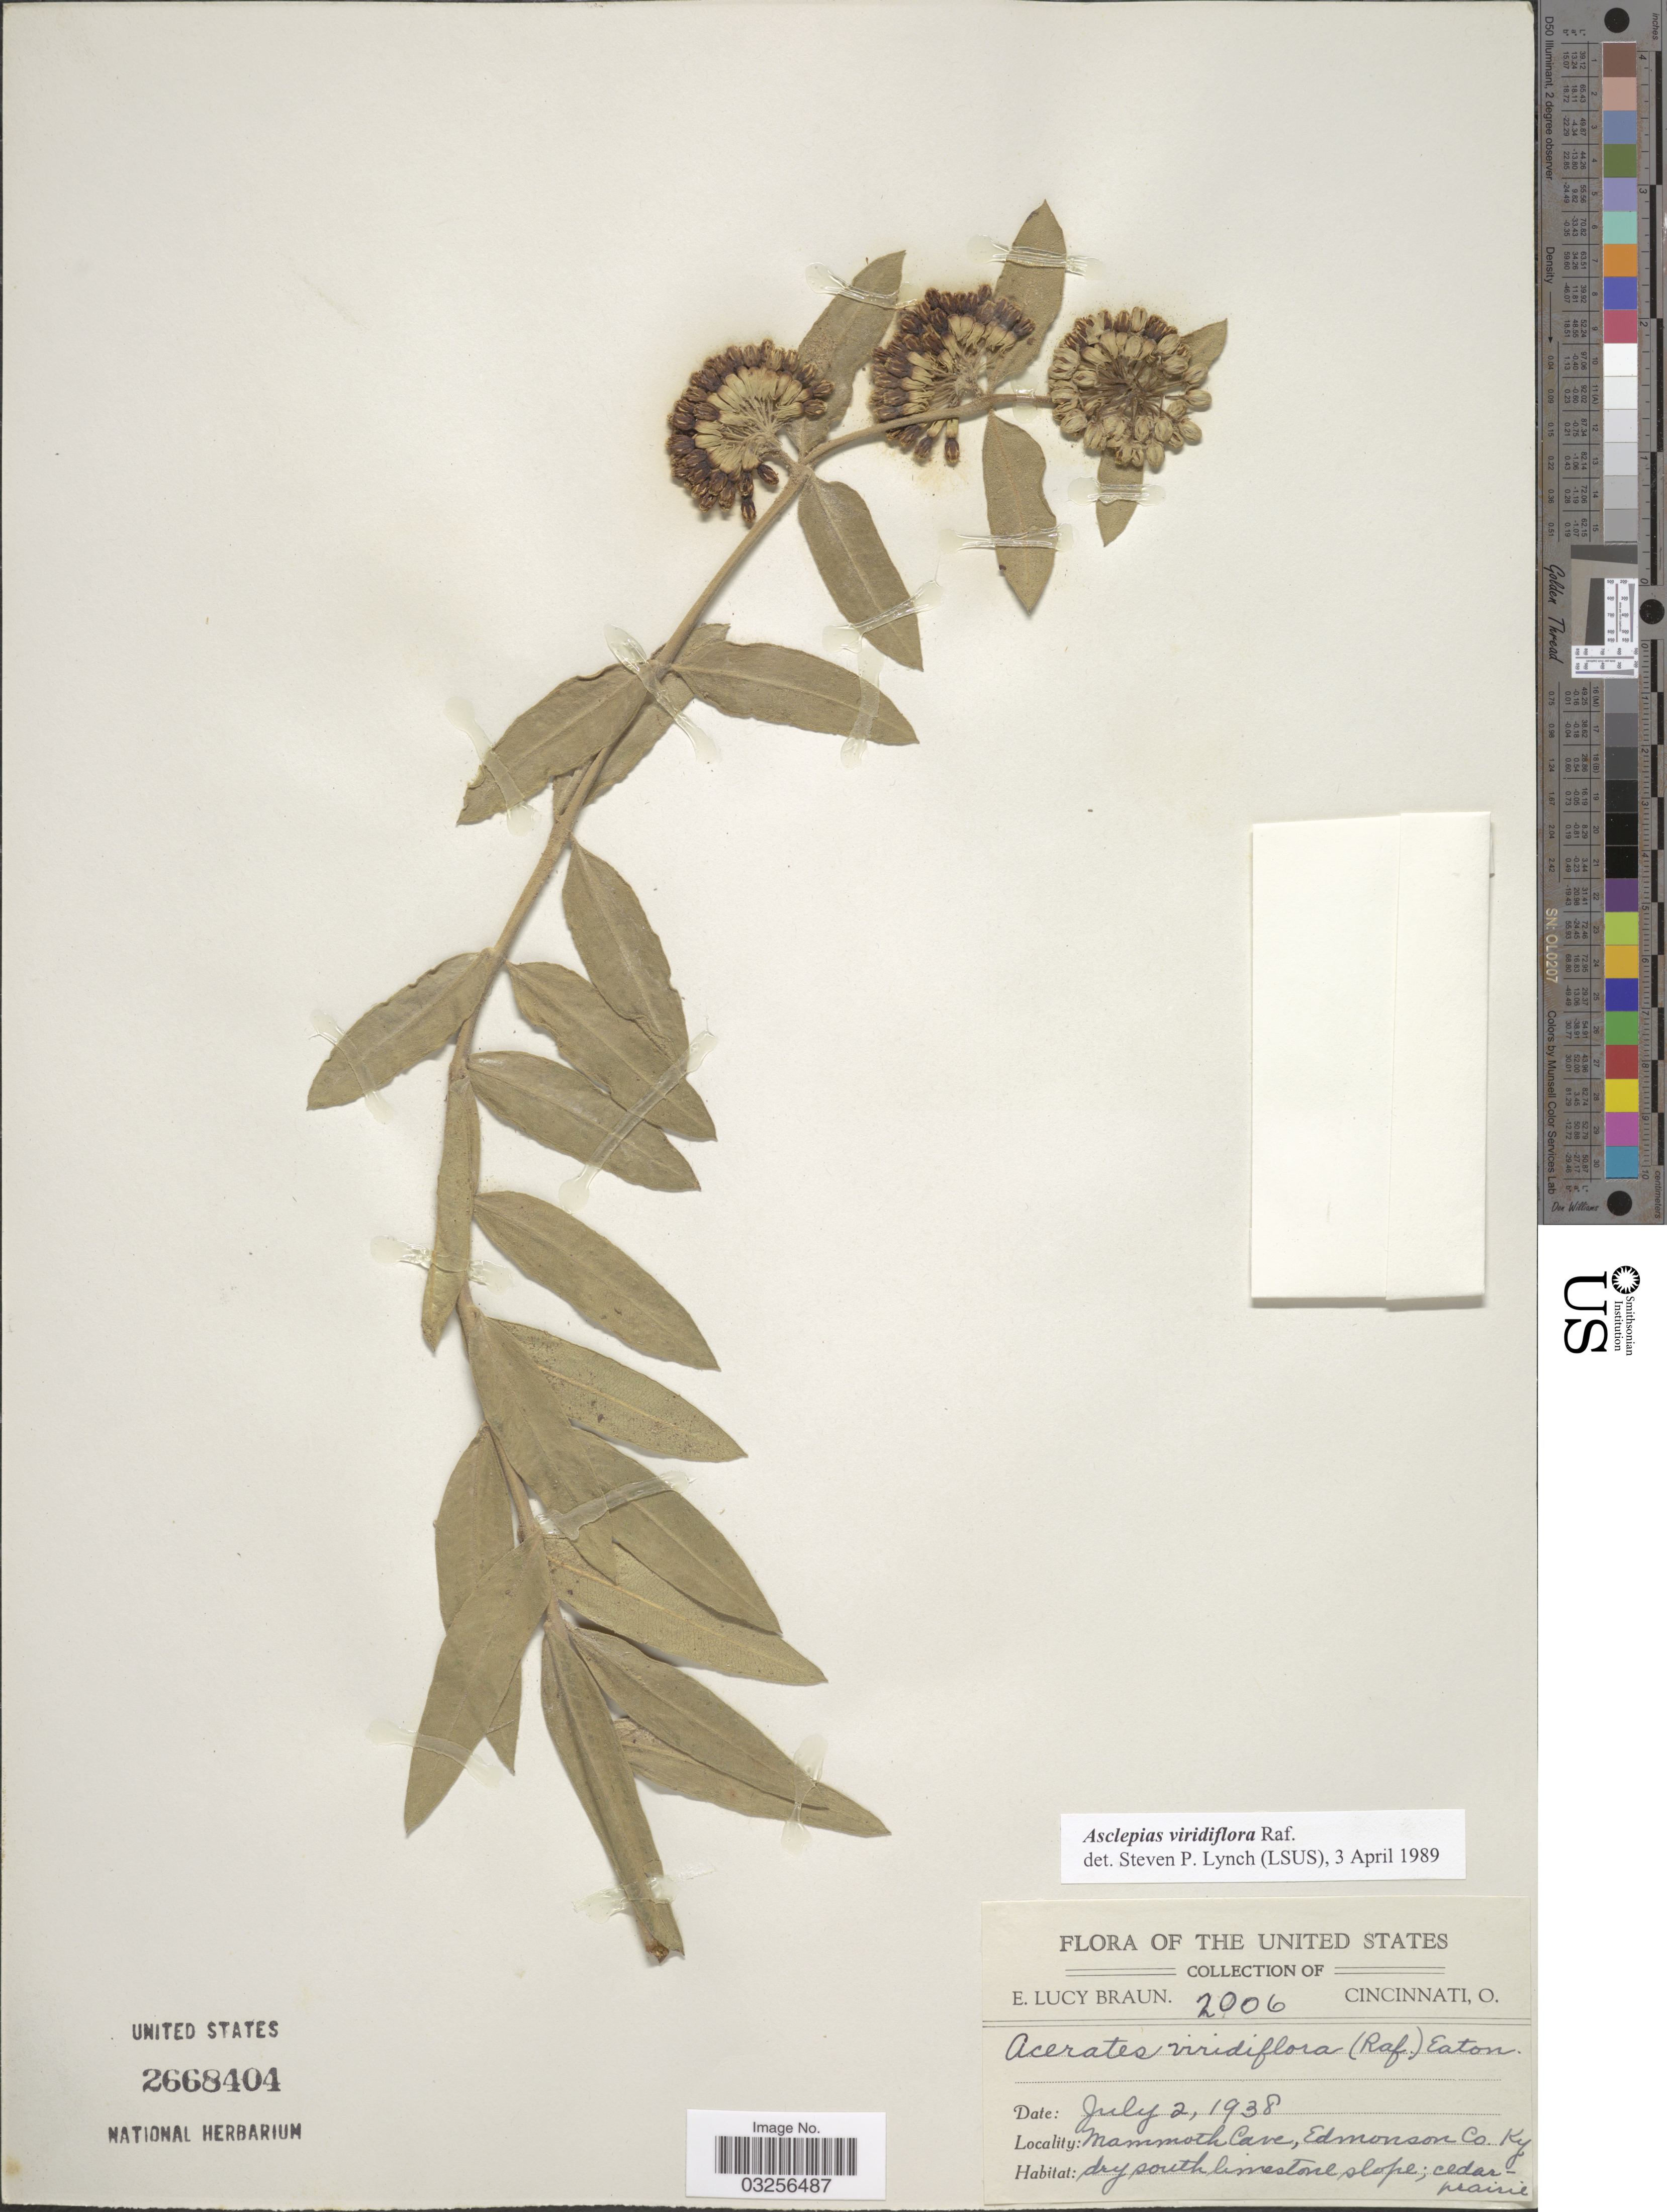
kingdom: Plantae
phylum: Tracheophyta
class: Magnoliopsida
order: Gentianales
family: Apocynaceae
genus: Asclepias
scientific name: Asclepias viridiflora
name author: Raf.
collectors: E. Braun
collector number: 2006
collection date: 1938-07-02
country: United States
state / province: Kentucky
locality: Mammoth Cave, Edmonson Co. Ky.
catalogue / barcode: US 2668404